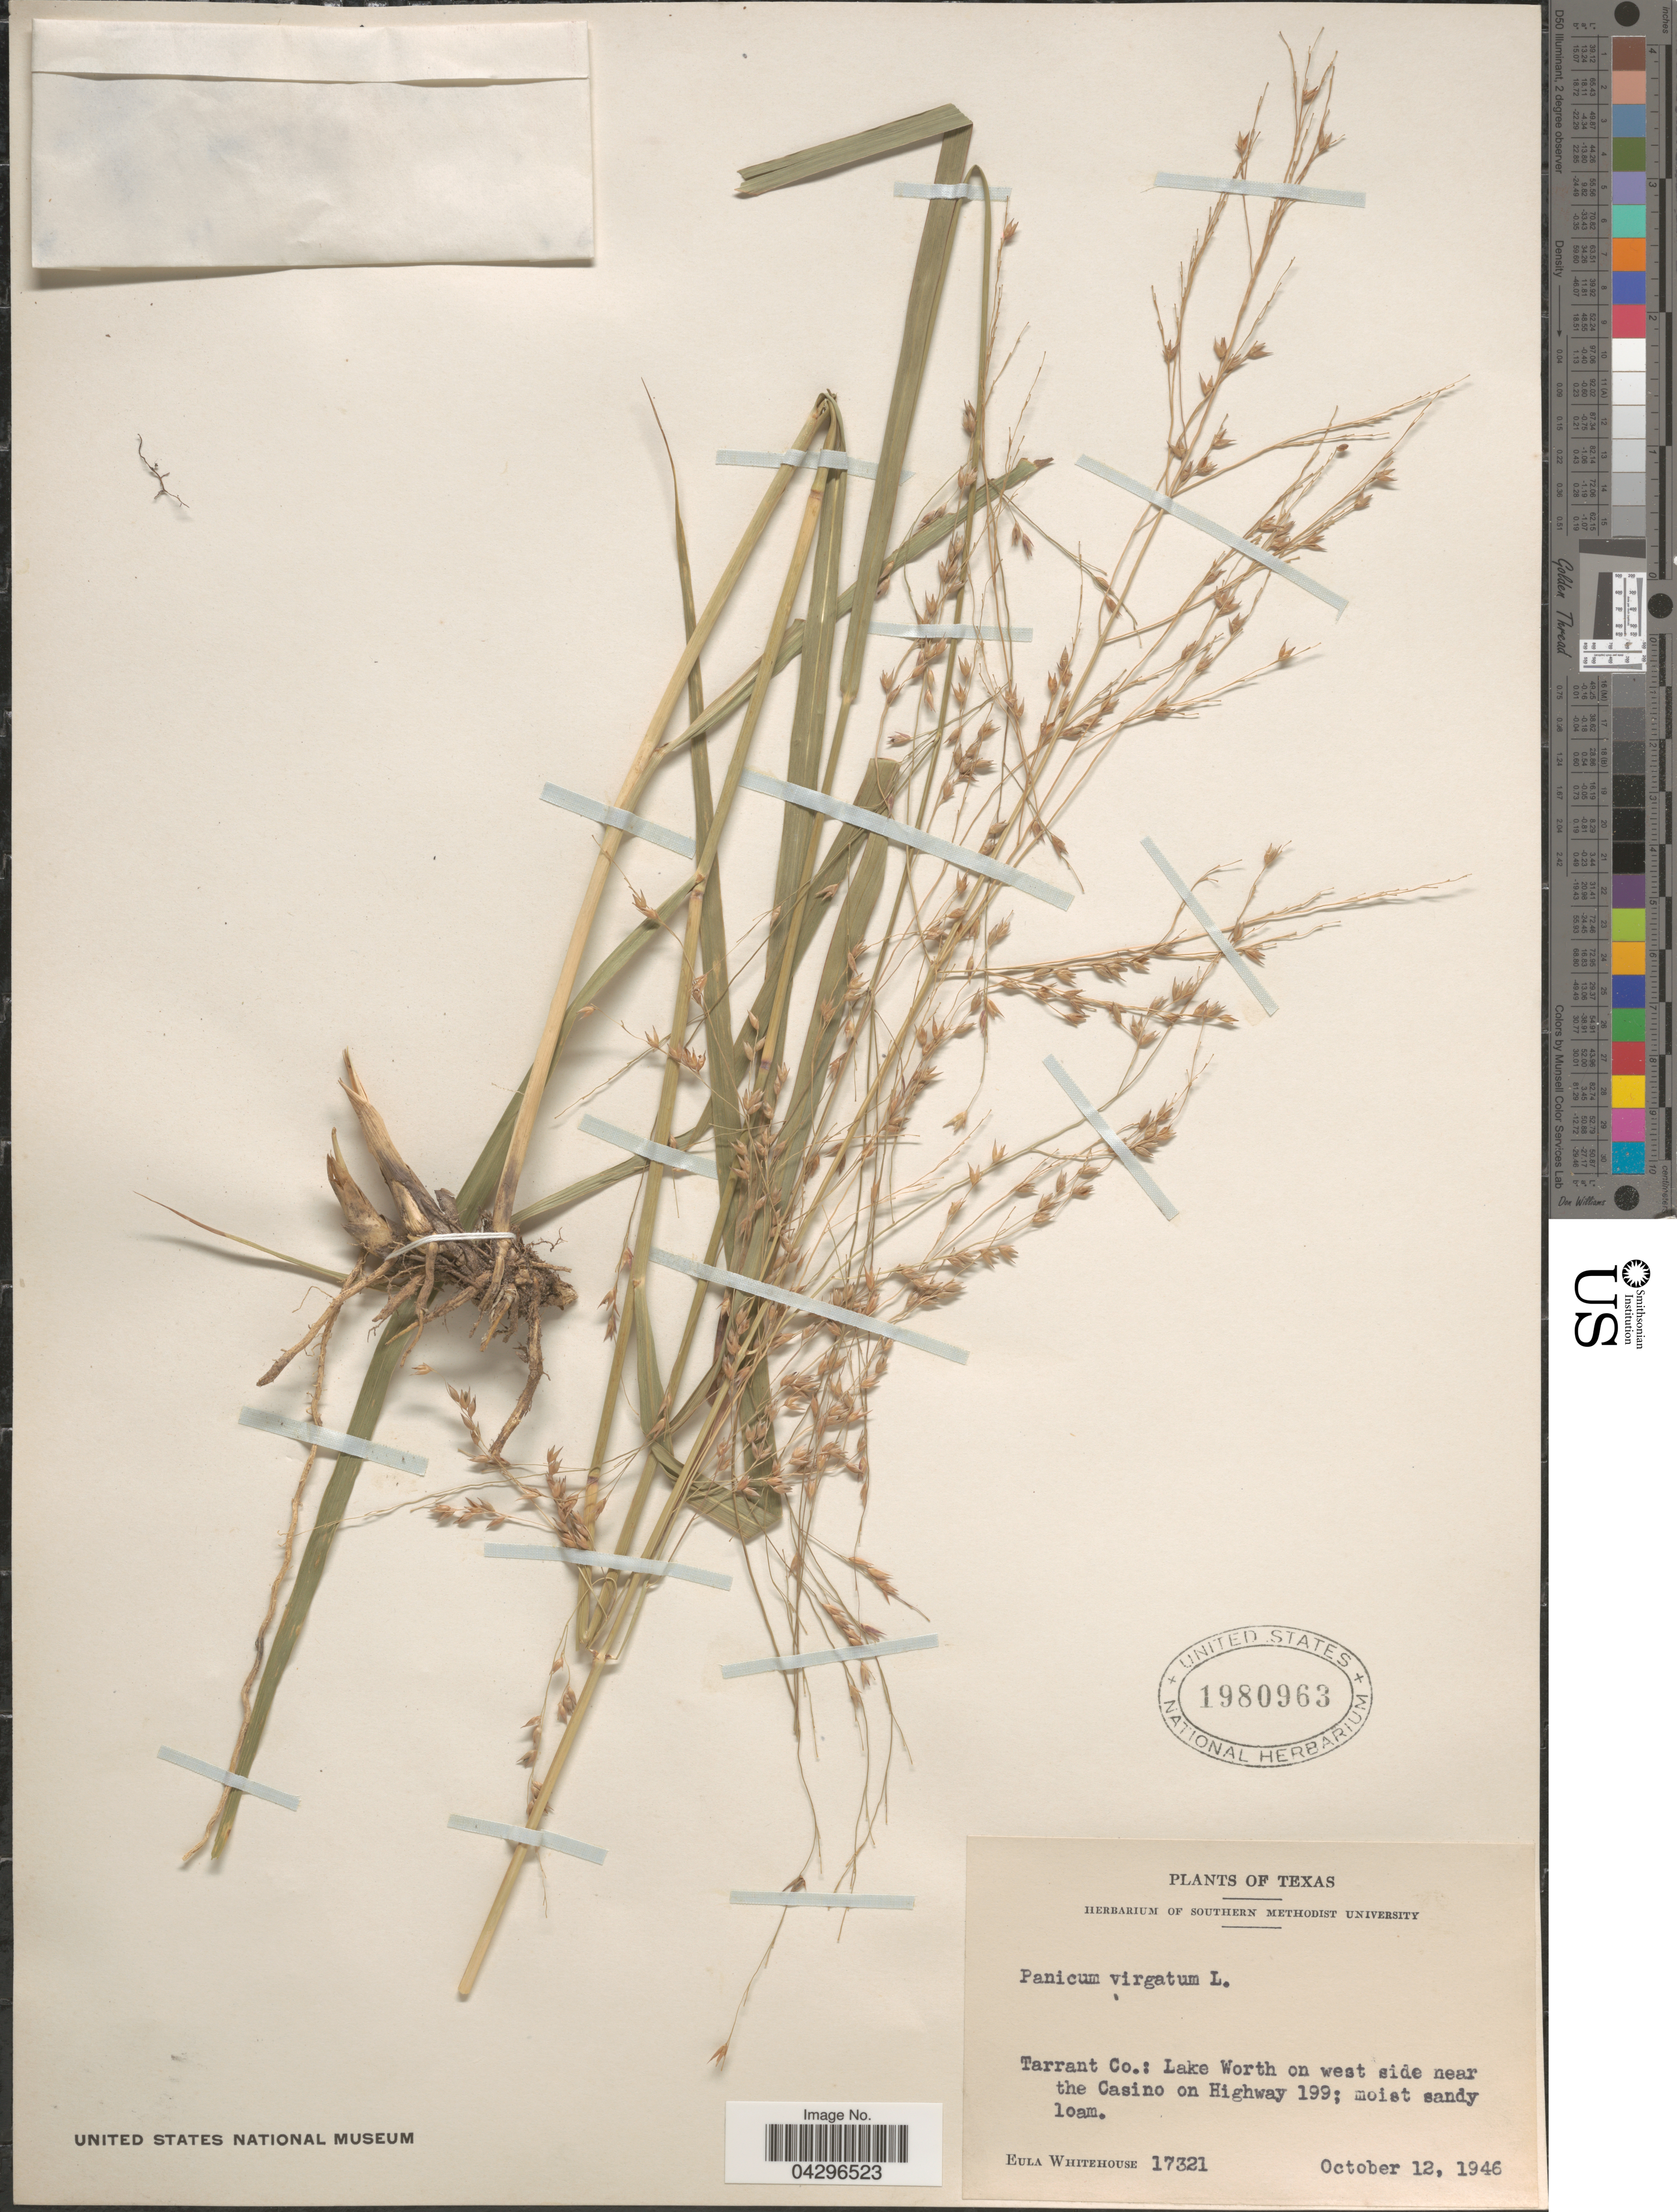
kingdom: Plantae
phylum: Tracheophyta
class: Liliopsida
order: Poales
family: Poaceae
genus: Panicum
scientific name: Panicum virgatum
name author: L.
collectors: E. Whitehouse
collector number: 17321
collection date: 1946-10-12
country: United States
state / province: Texas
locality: Tarrant Co.: Lake Worth on west side near the Casino on Highway 199; moist sandy loam.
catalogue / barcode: US 1980963